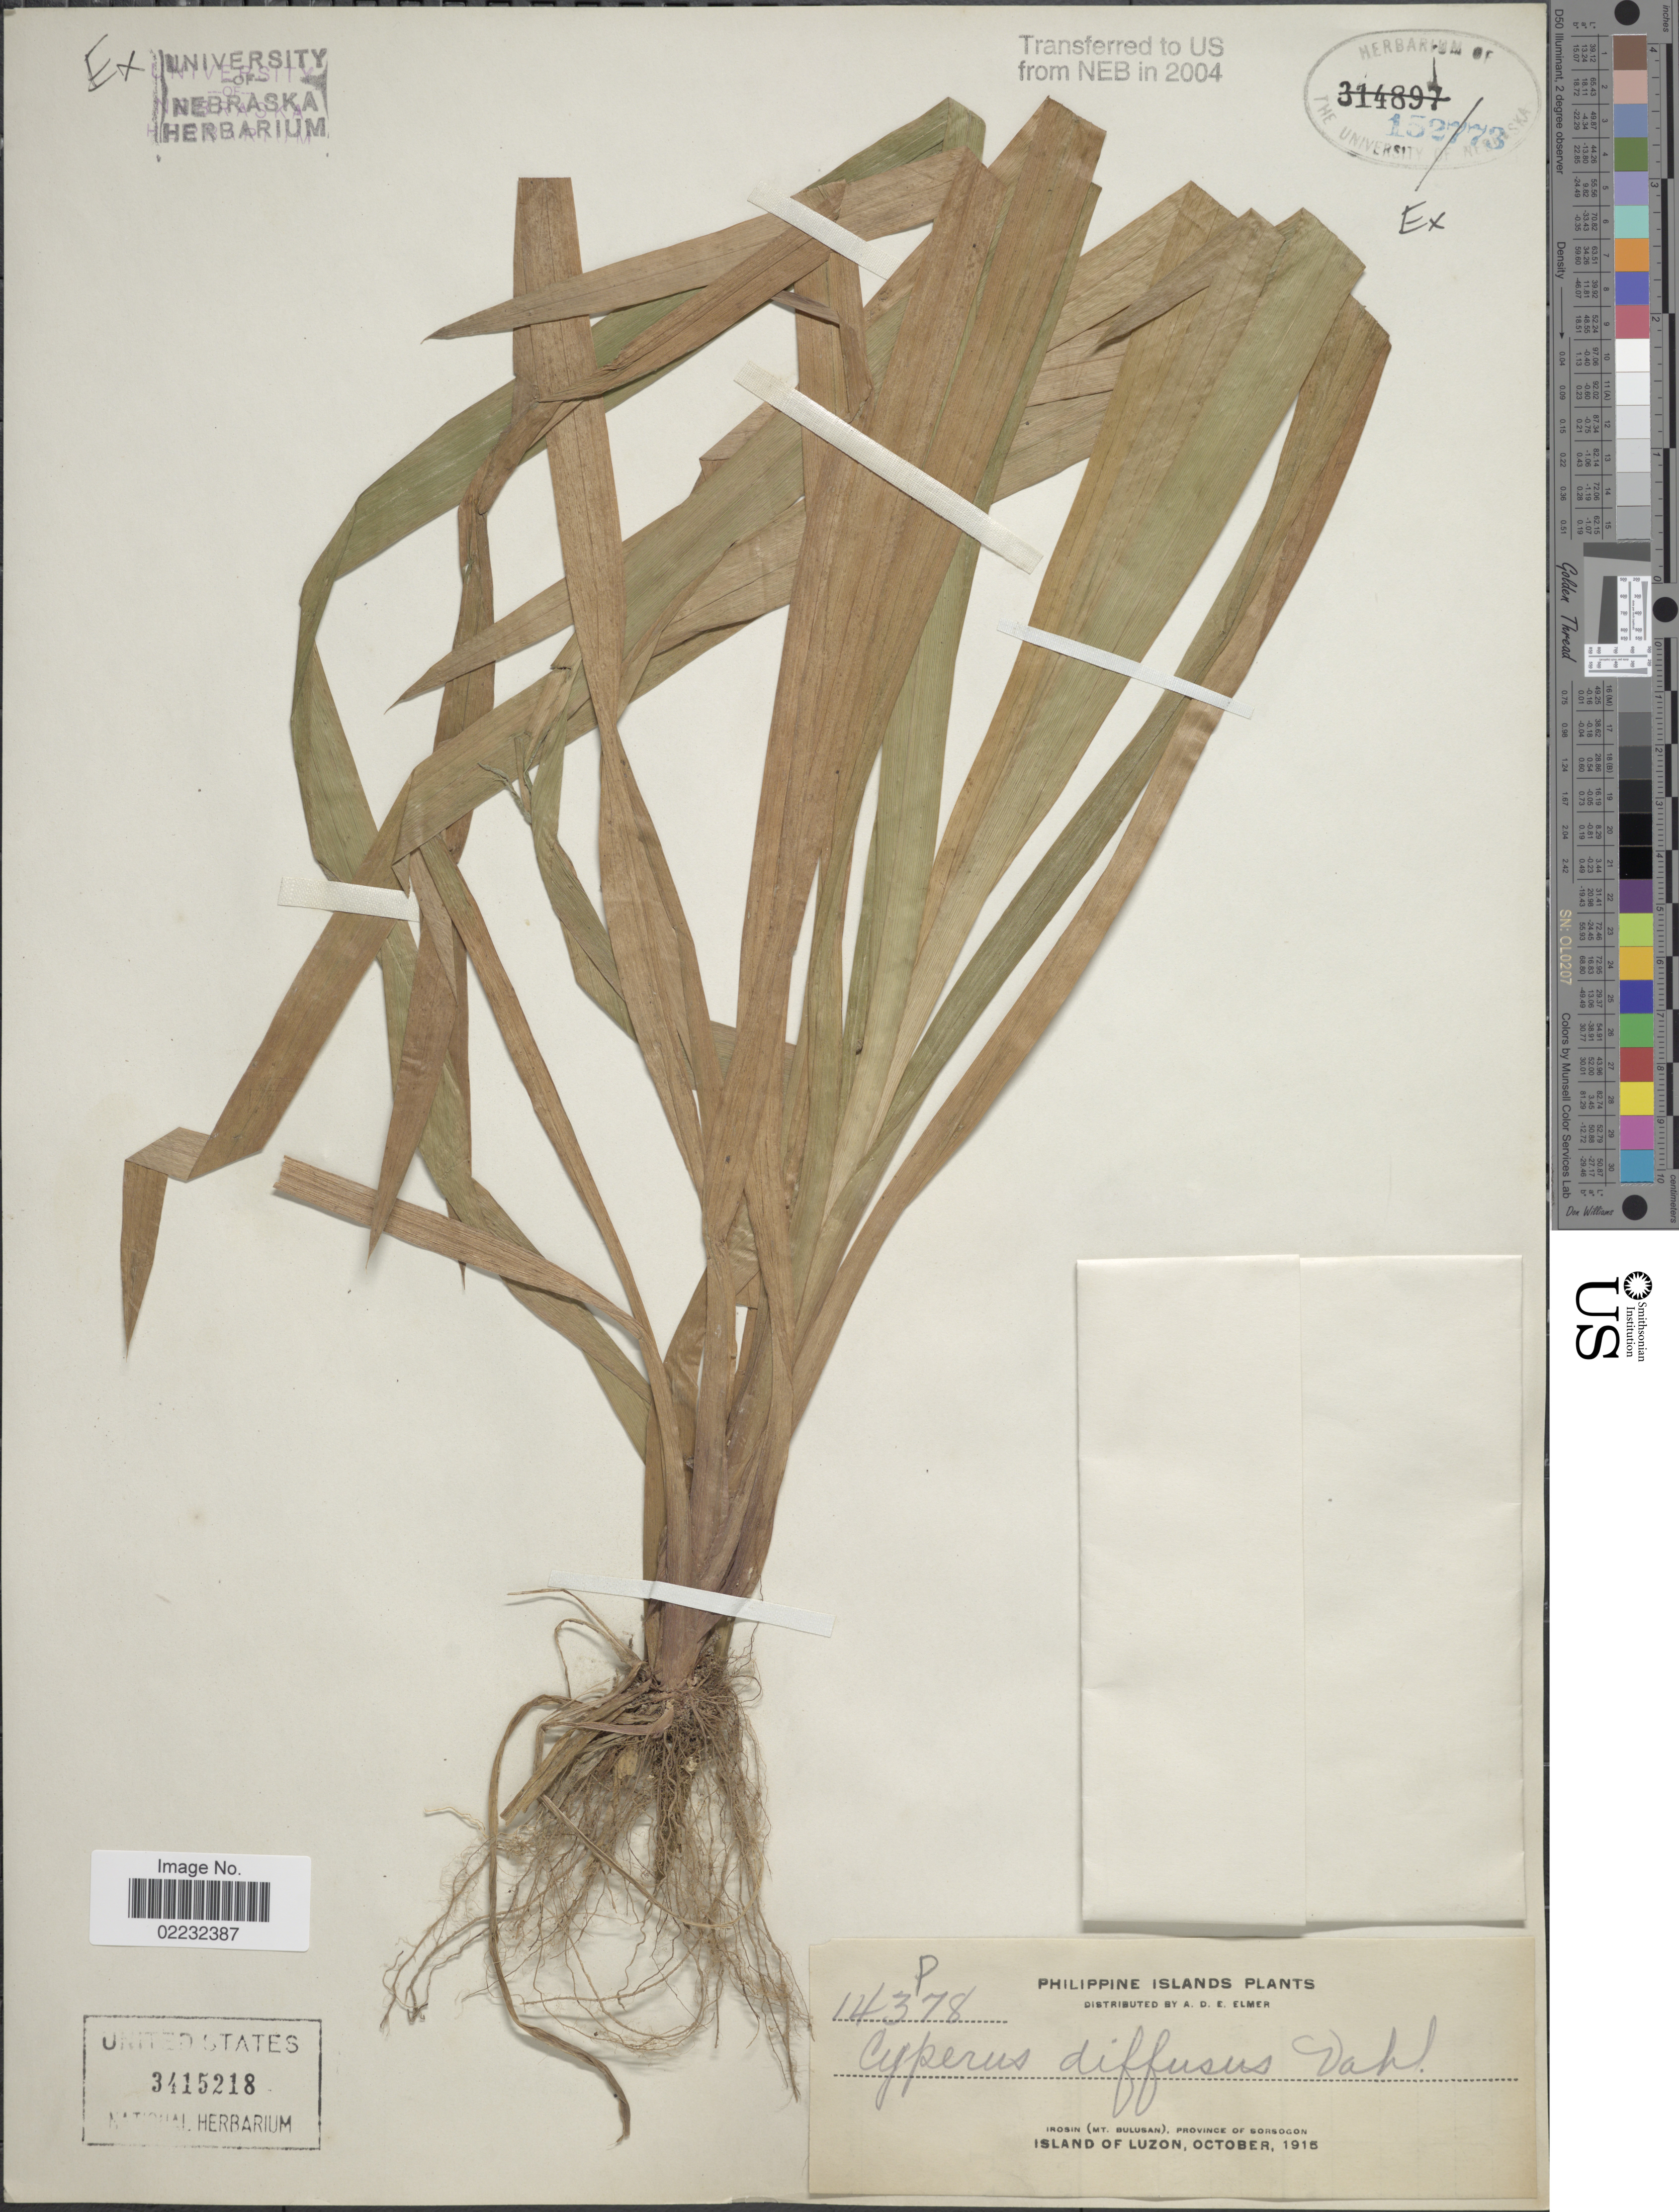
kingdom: Plantae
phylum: Tracheophyta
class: Liliopsida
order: Poales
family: Cyperaceae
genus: Cyperus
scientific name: Cyperus diffusus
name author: Vahl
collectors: A. D. E. Elmer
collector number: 14378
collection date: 1915-10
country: Philippines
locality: Irosin (Mt. Bulusan), province of Sorsogon, Island of Luzon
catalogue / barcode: US 3415218